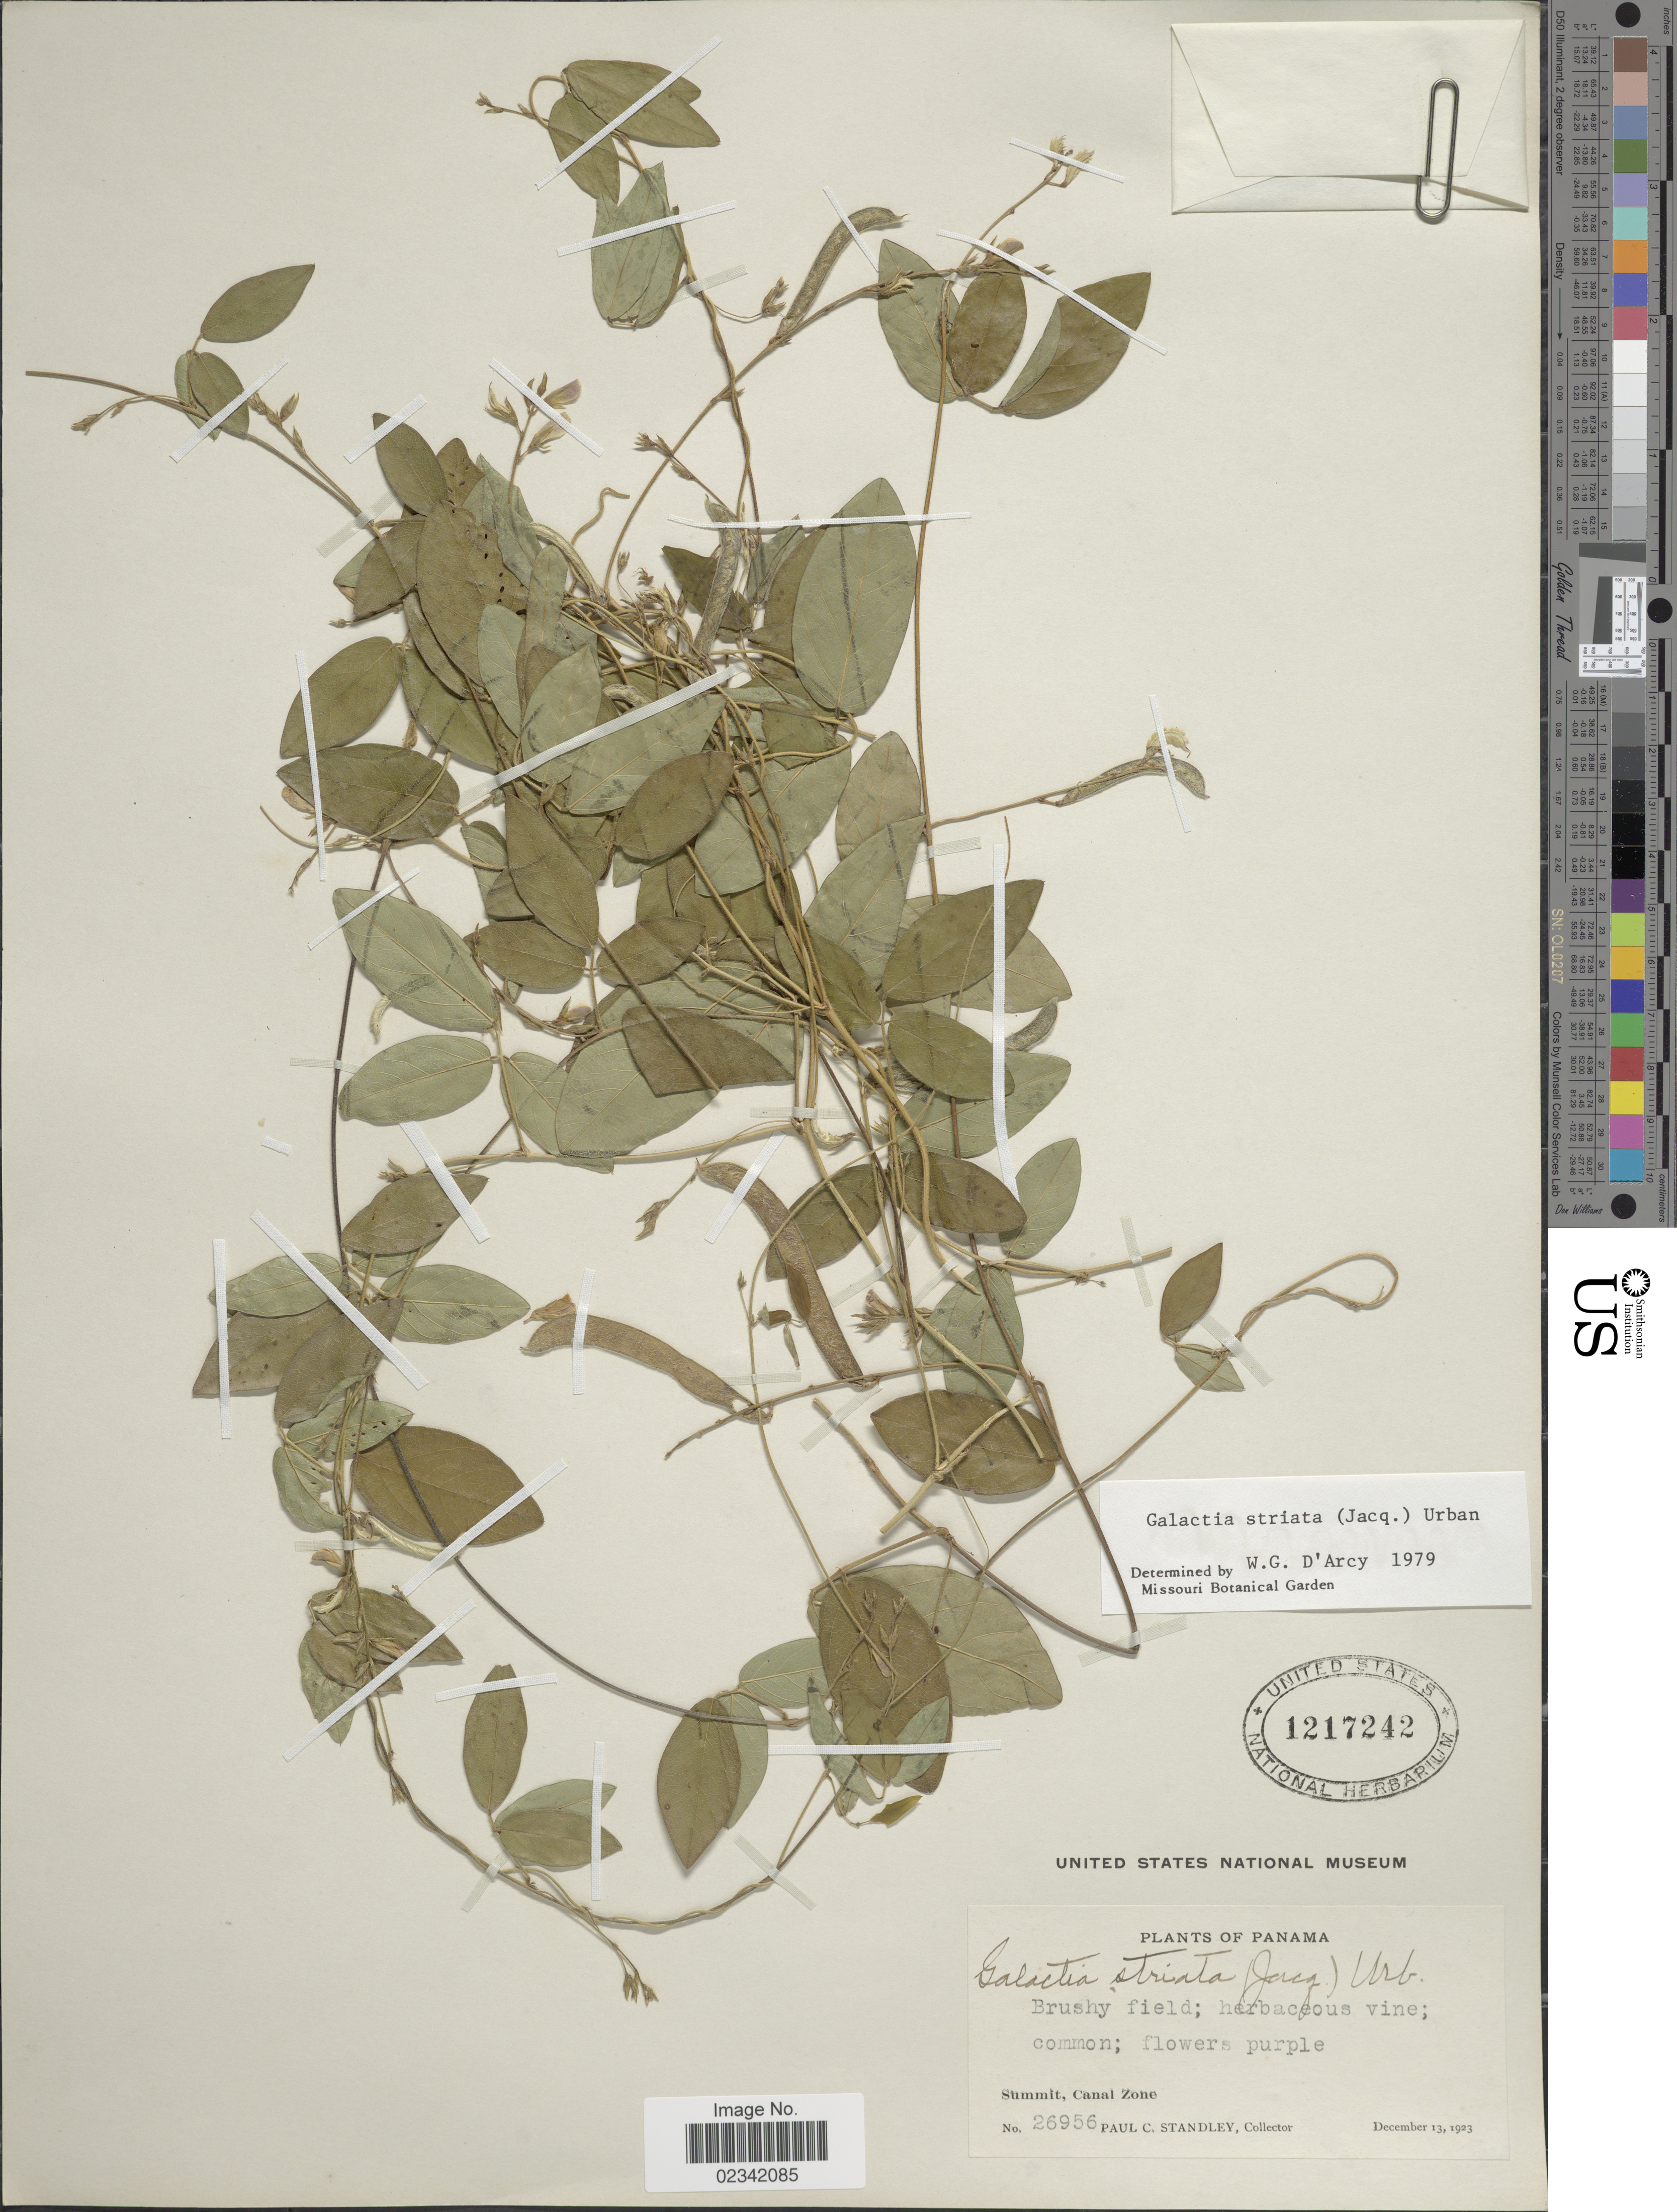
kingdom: Plantae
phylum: Tracheophyta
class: Magnoliopsida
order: Fabales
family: Fabaceae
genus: Galactia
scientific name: Galactia striata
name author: (Jacq.) Urb.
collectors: P. C. Standley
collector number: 26956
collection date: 1923-12-13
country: Panama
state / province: Colón / Panamá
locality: Summit, Canal Zone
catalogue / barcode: US 1217242